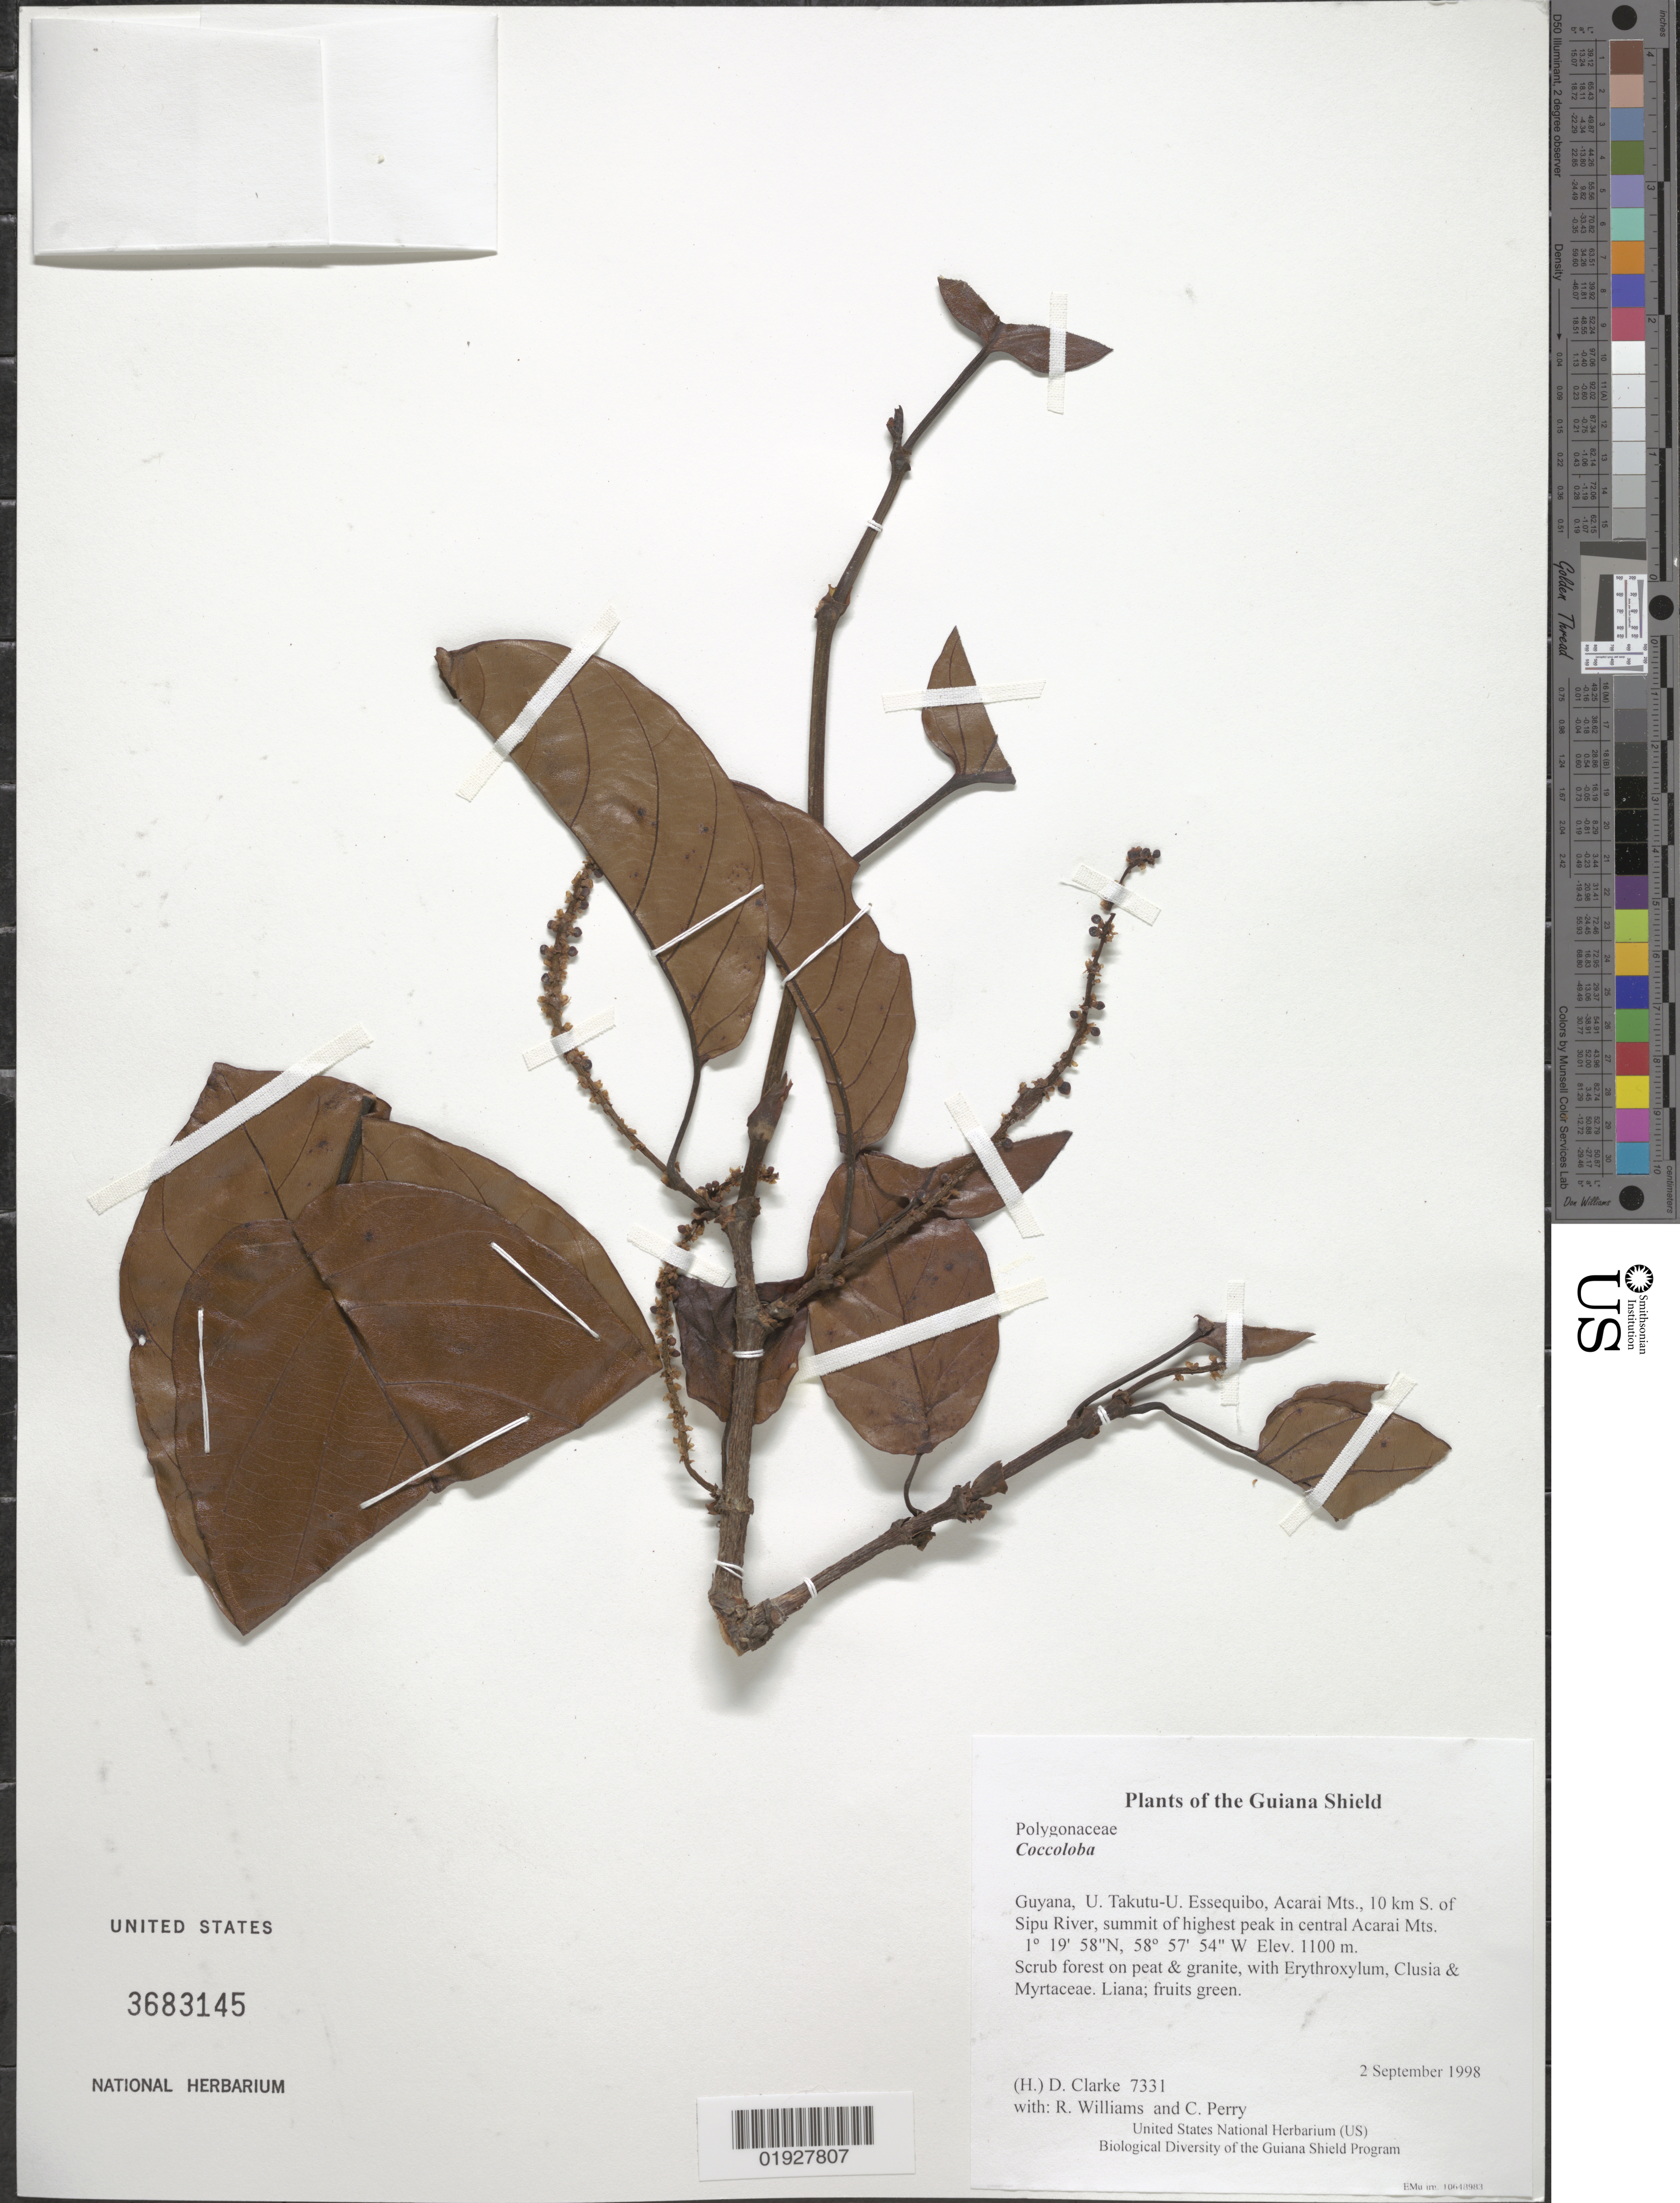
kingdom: Plantae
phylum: Tracheophyta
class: Magnoliopsida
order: Caryophyllales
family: Polygonaceae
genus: Coccoloba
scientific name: Coccoloba sp.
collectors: H. D. Clarke, R. Williams & C. Perry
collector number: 7331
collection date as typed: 2 September 1998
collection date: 1998-09-02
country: Guyana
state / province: U. Takutu-U. Essequibo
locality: Acarai Mts., 10 km S. of Sipu River, summit of highest peak in central Acarai Mts.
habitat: Scrub forest on peat & granite, with Erythroxylum, Clusia & Myrtaceae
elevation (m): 1100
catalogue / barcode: US 3683145